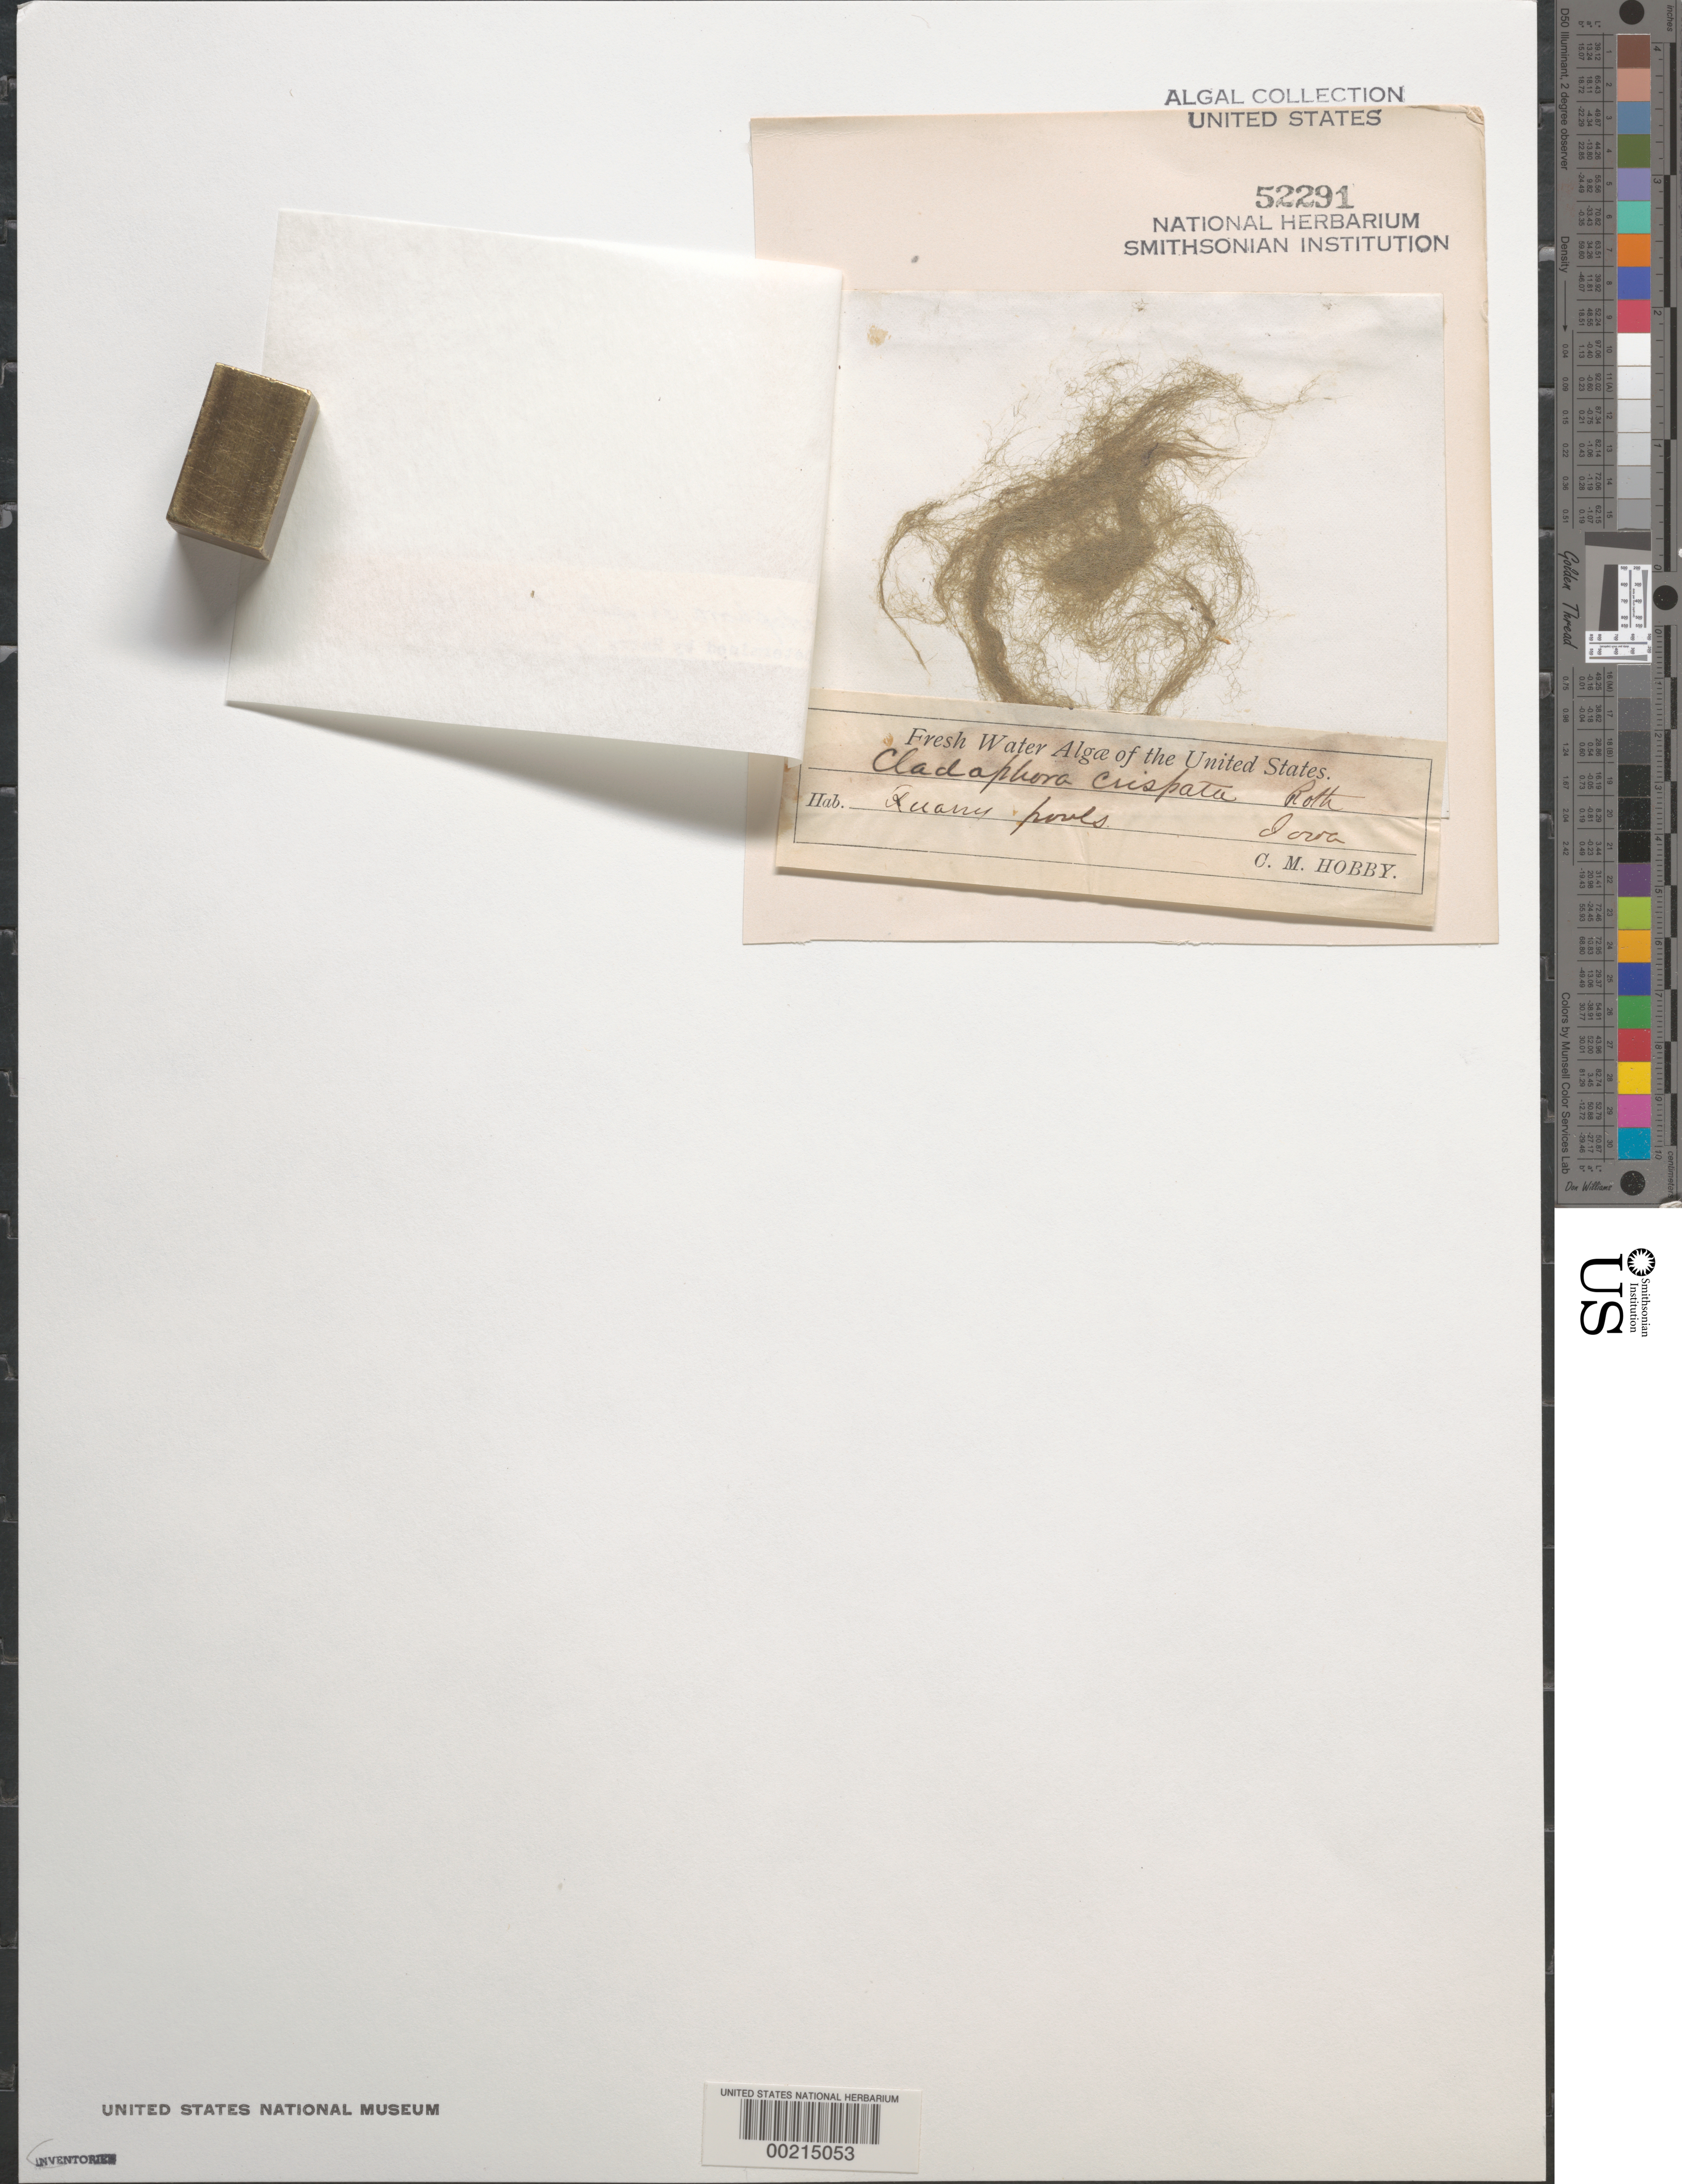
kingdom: Plantae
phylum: Chlorophyta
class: Ulvophyceae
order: Siphonocladales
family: Boodleaceae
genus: Cladophoropsis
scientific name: Cladophoropsis membranacea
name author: (Hofman-Bang) Børgesen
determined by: Algae name updating Project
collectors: C. Hobby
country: United States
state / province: Iowa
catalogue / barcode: US 52291